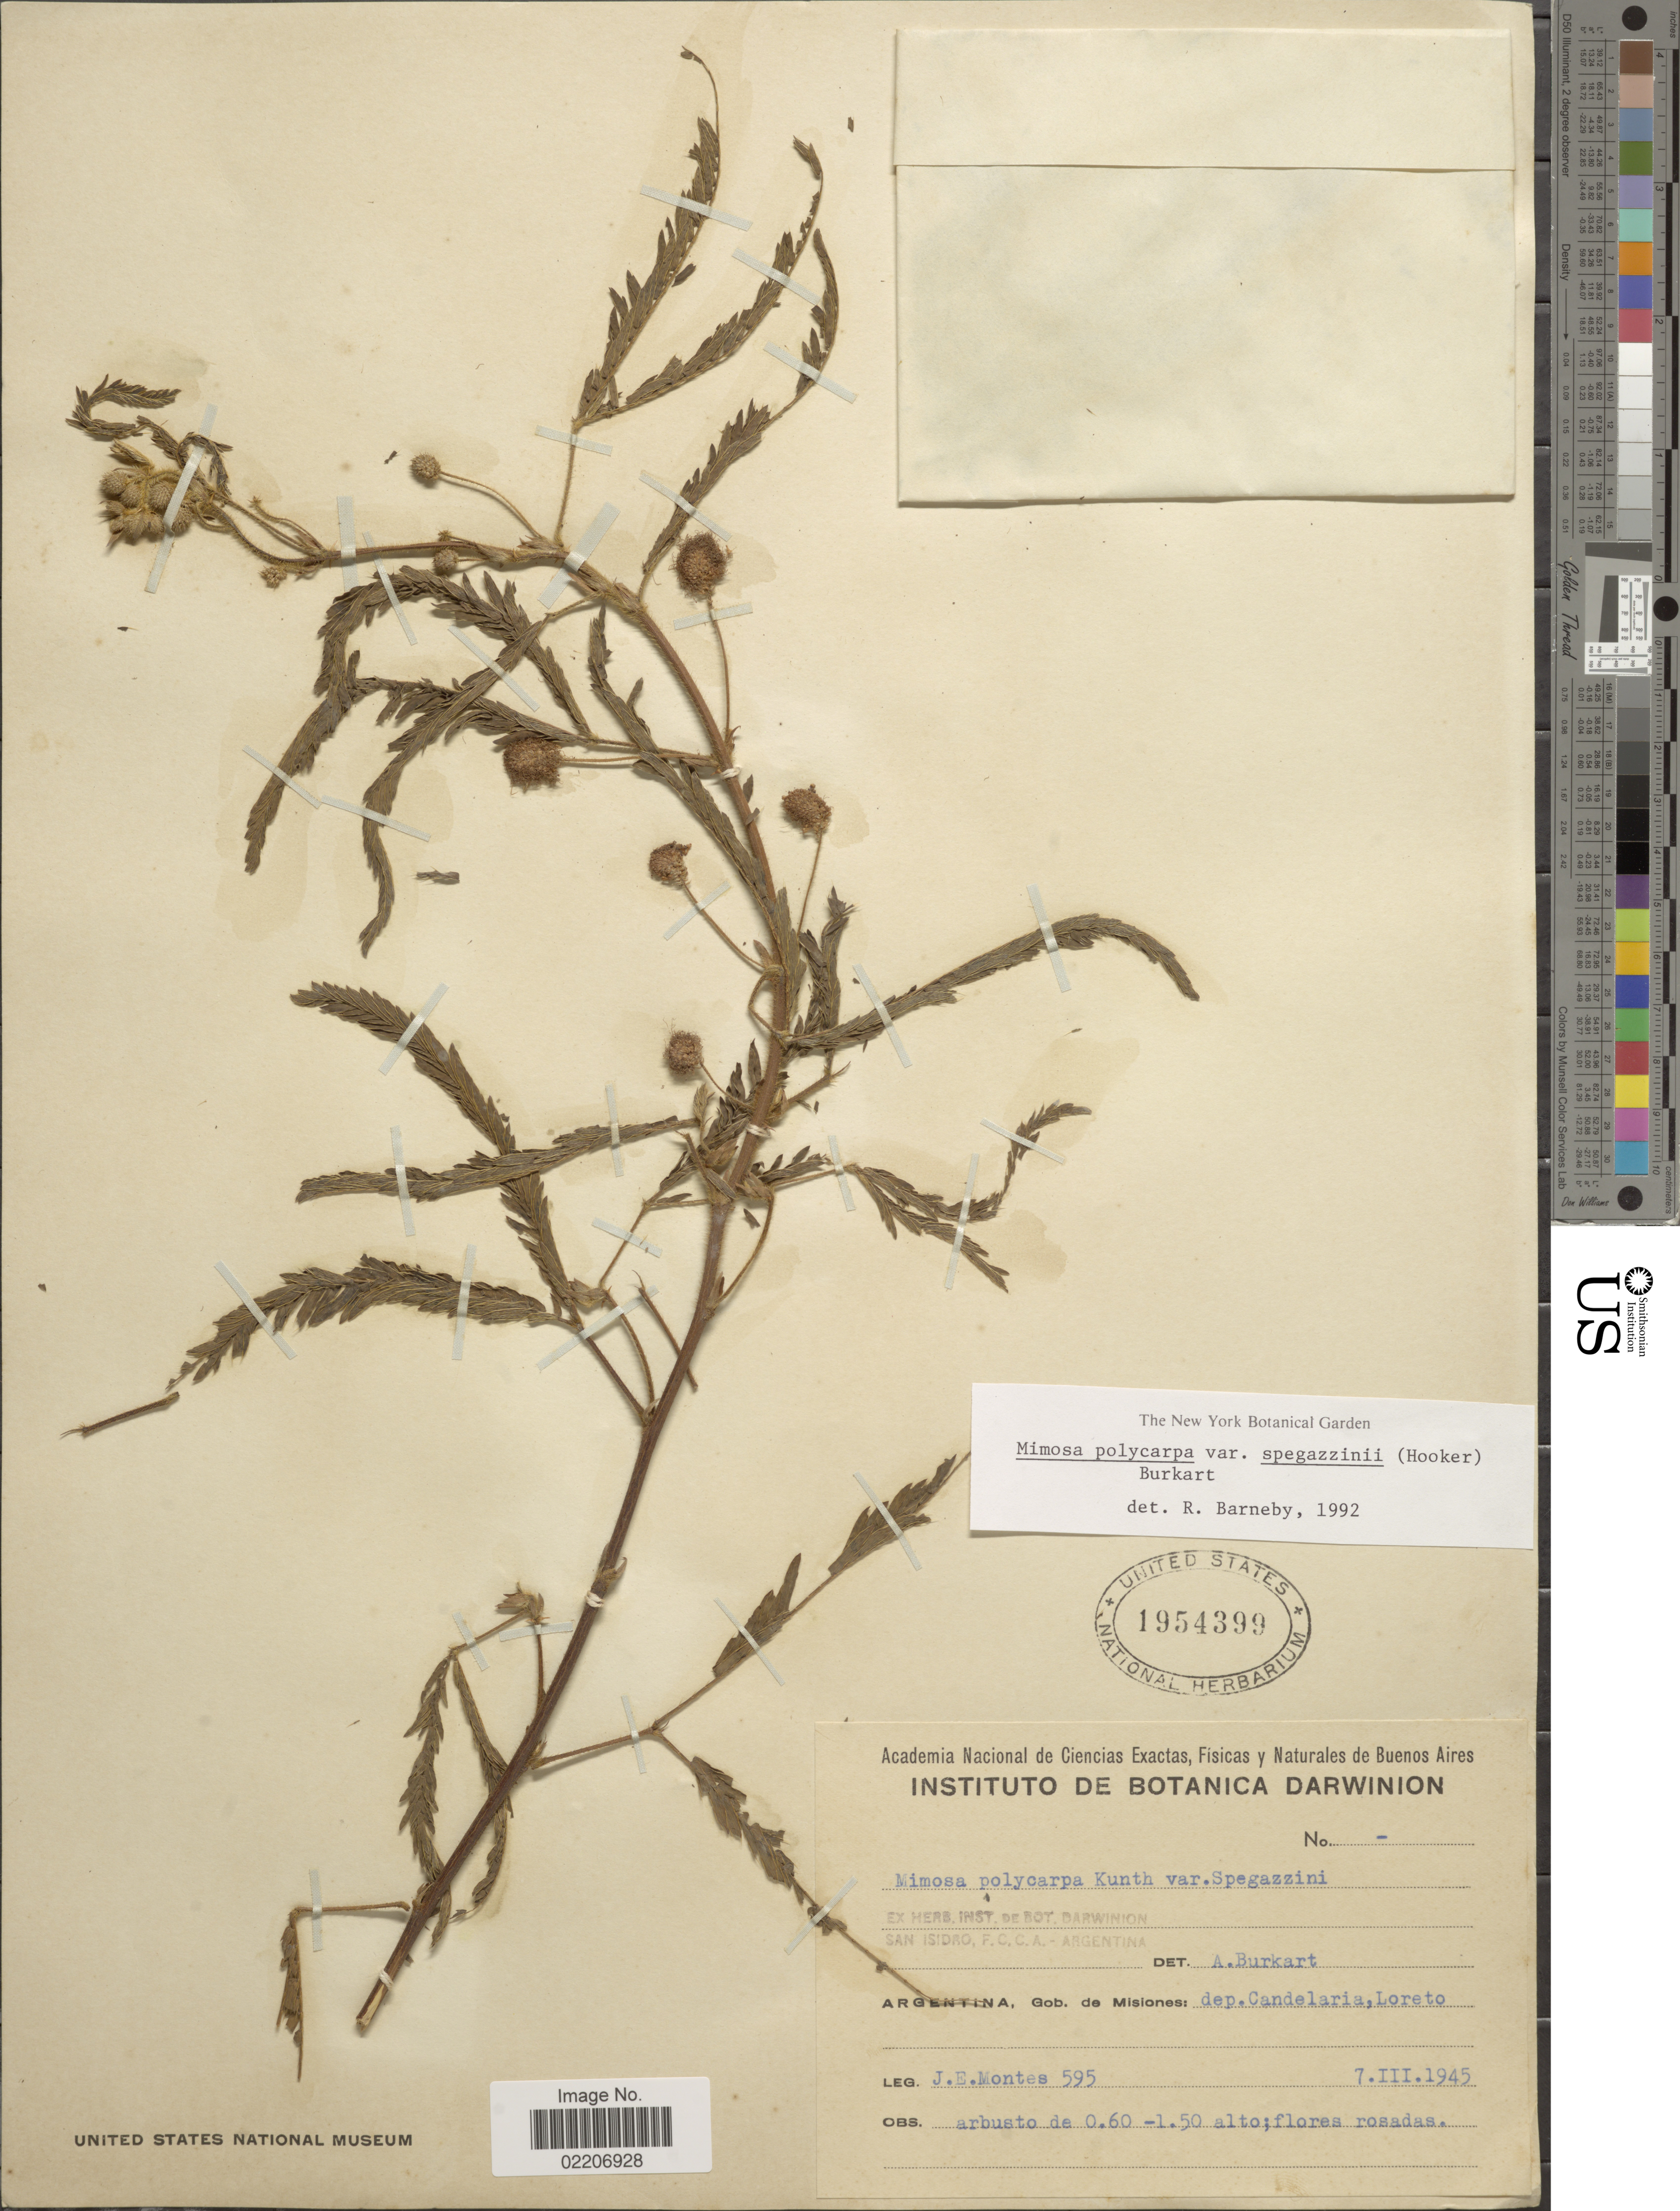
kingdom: Plantae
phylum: Tracheophyta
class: Magnoliopsida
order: Fabales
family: Fabaceae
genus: Mimosa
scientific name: Mimosa polycarpa var. spegazzinii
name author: (Pirotta) Burkart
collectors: J. E. Montes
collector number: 595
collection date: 1945-03-07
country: Argentina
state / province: Misiones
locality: Dep. Candelaria, Loreto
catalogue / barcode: US 1954399